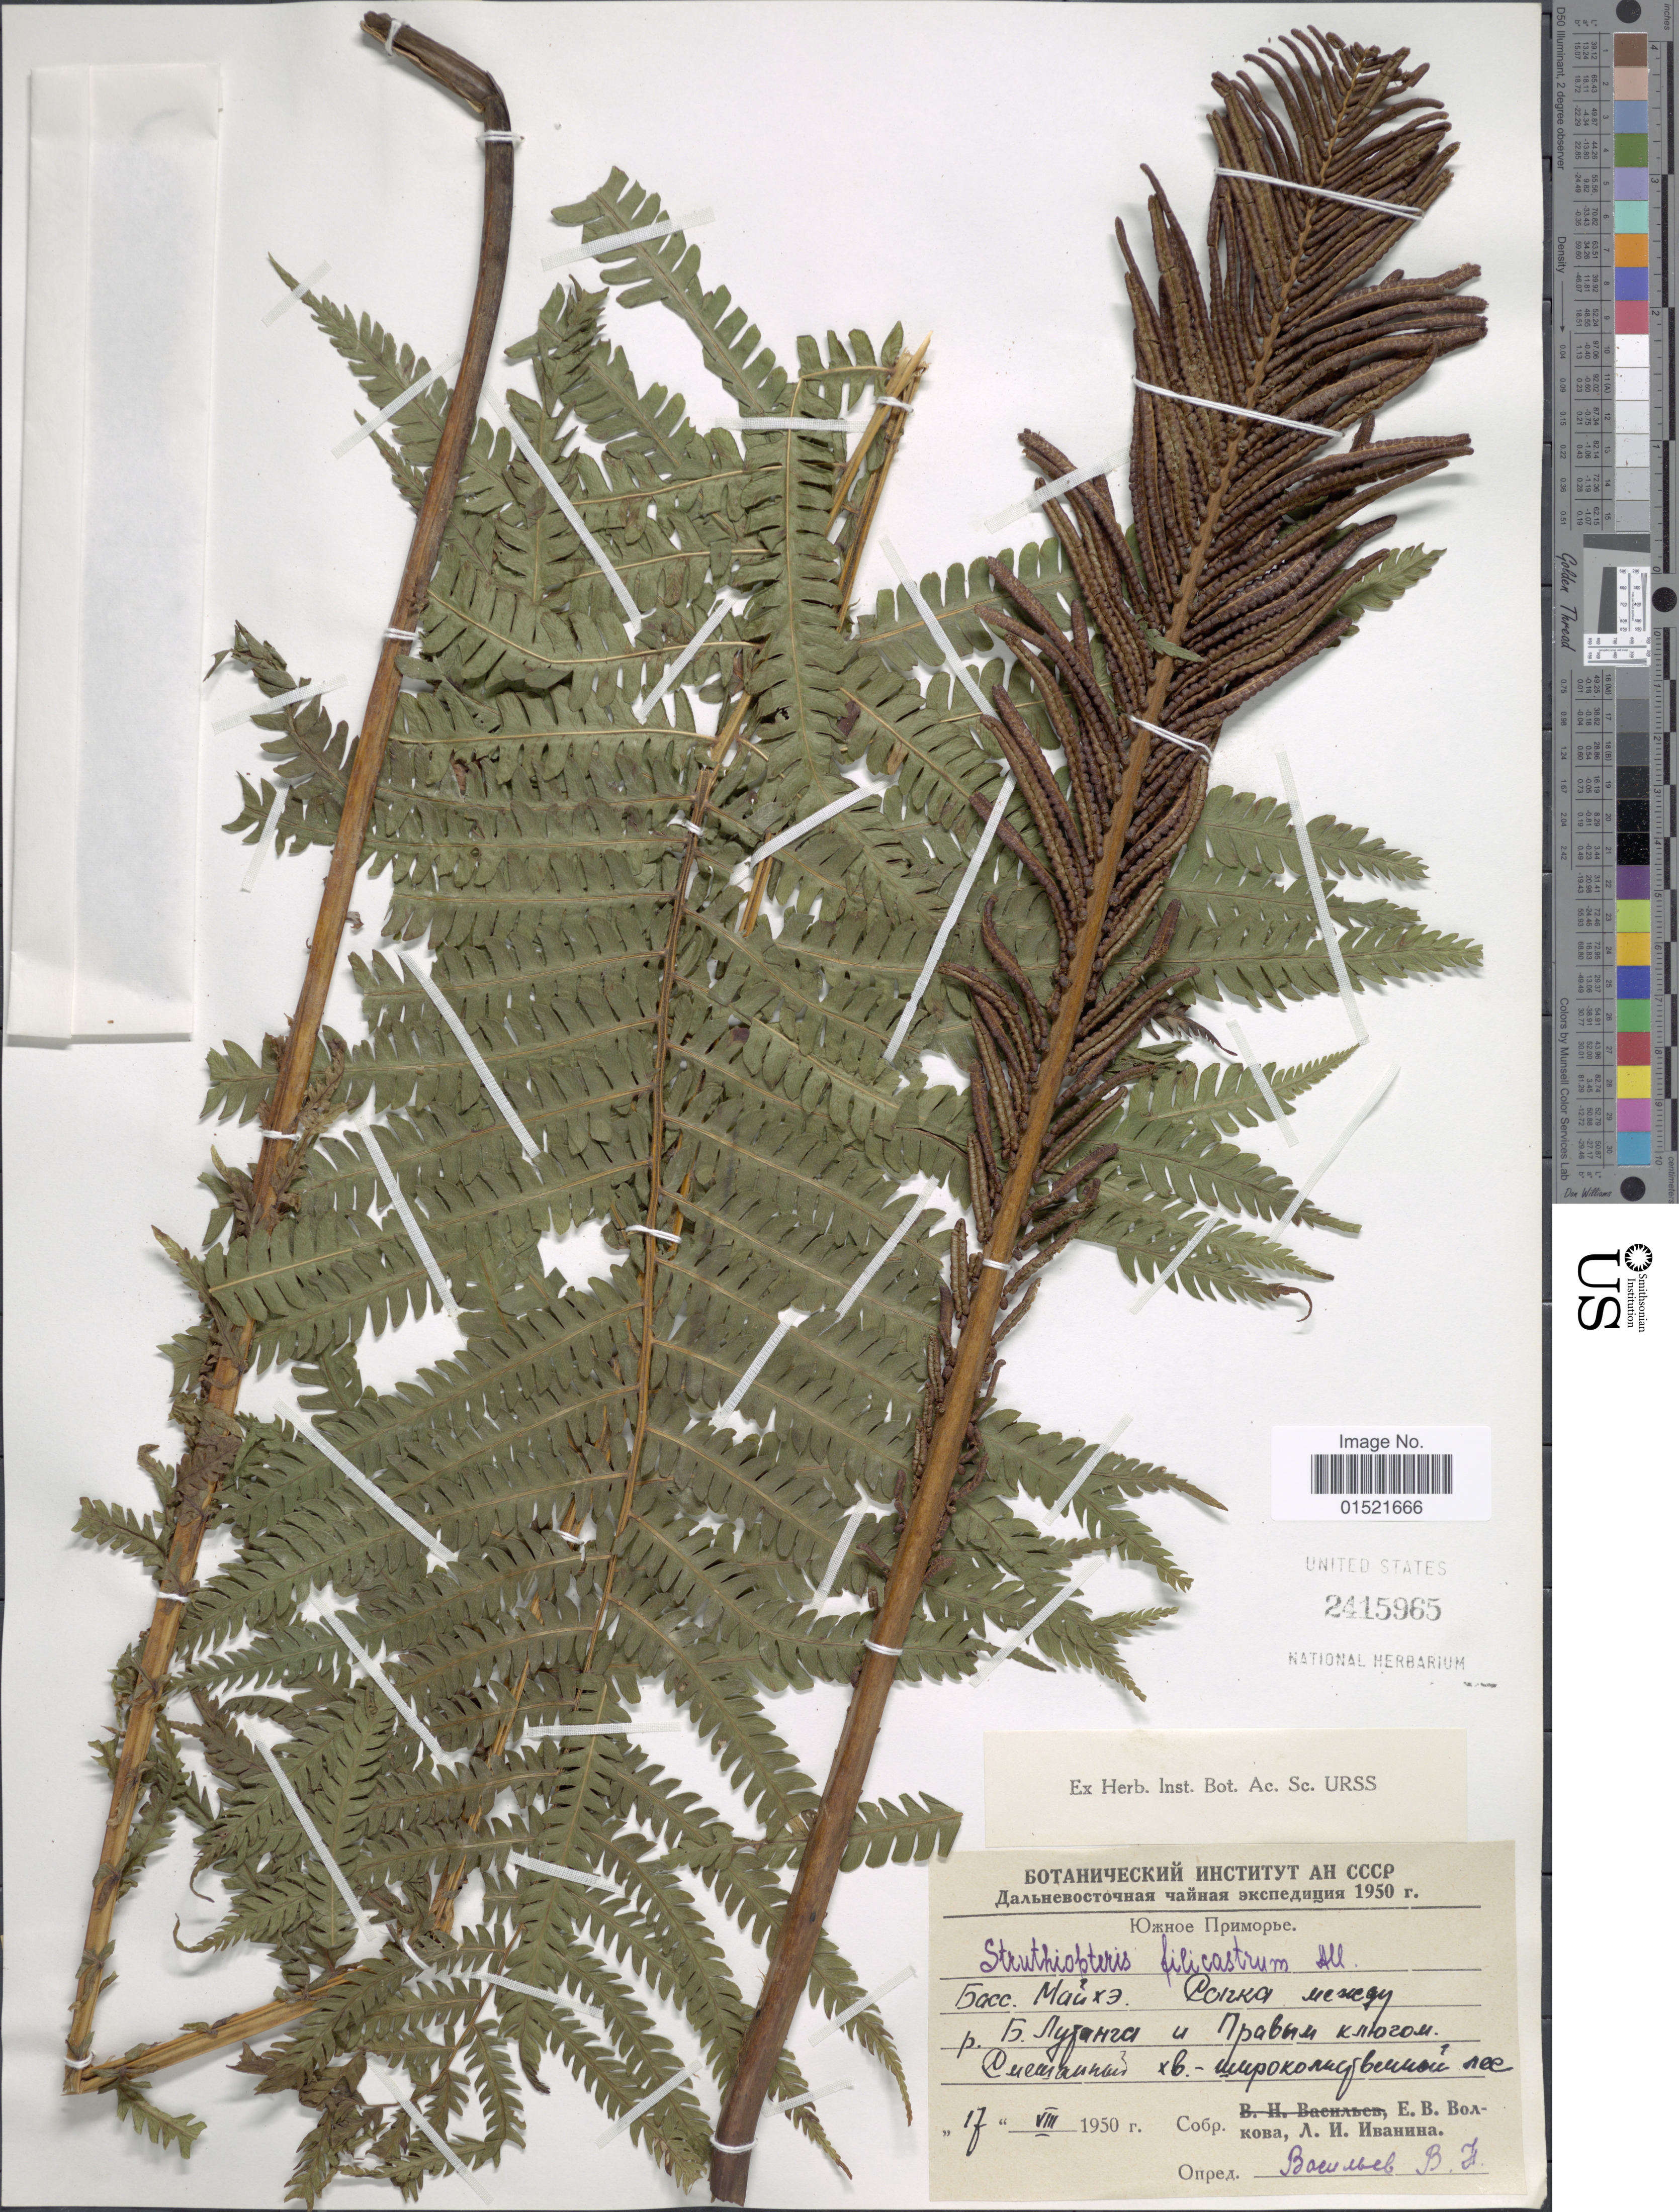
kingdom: Plantae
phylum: Tracheophyta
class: Polypodiopsida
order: Polypodiales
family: Onocleaceae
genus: Matteuccia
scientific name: Matteuccia struthiopteris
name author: (L.) Tod.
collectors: E. Boakoba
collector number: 15*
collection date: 1950-08-01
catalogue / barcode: US 2415965